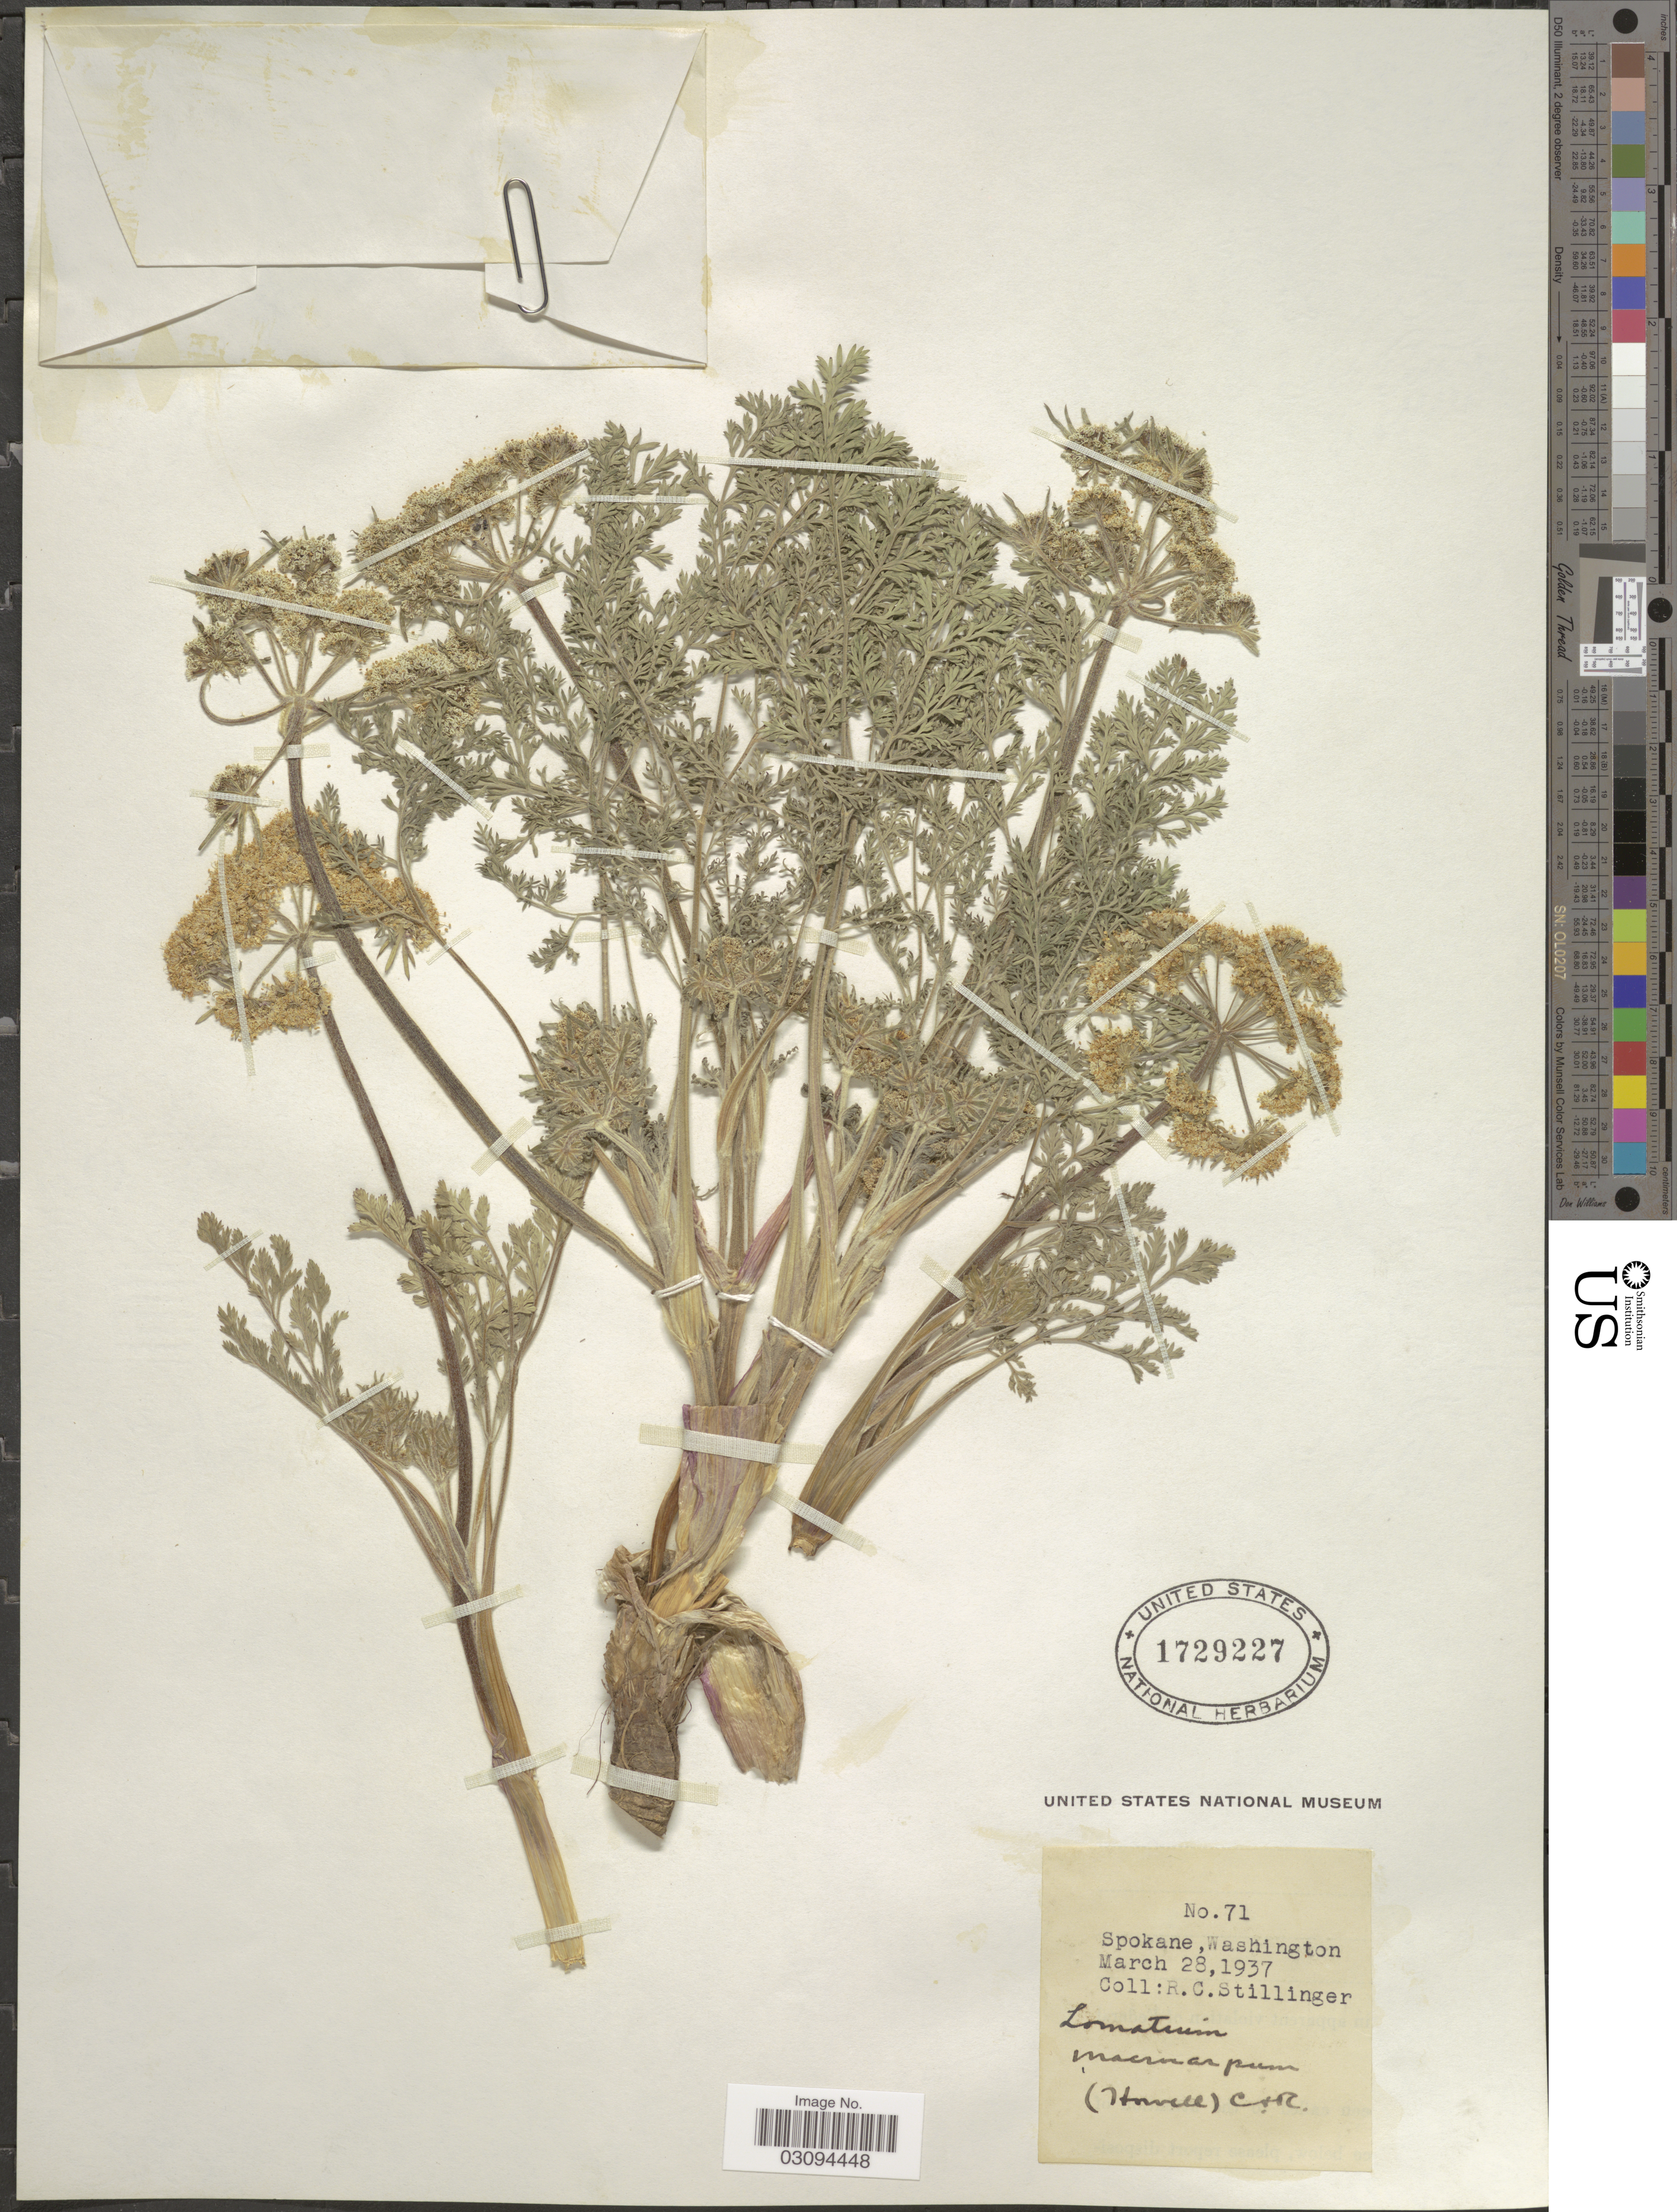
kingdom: Plantae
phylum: Tracheophyta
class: Magnoliopsida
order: Apiales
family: Apiaceae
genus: Lomatium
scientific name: Lomatium macrocarpum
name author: (Hook. et al.) J.M. Coult. & Rose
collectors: R. Stillinger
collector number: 71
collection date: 1937-03-28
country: United States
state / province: Washington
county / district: Spokane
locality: Spokane.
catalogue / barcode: US 1729227